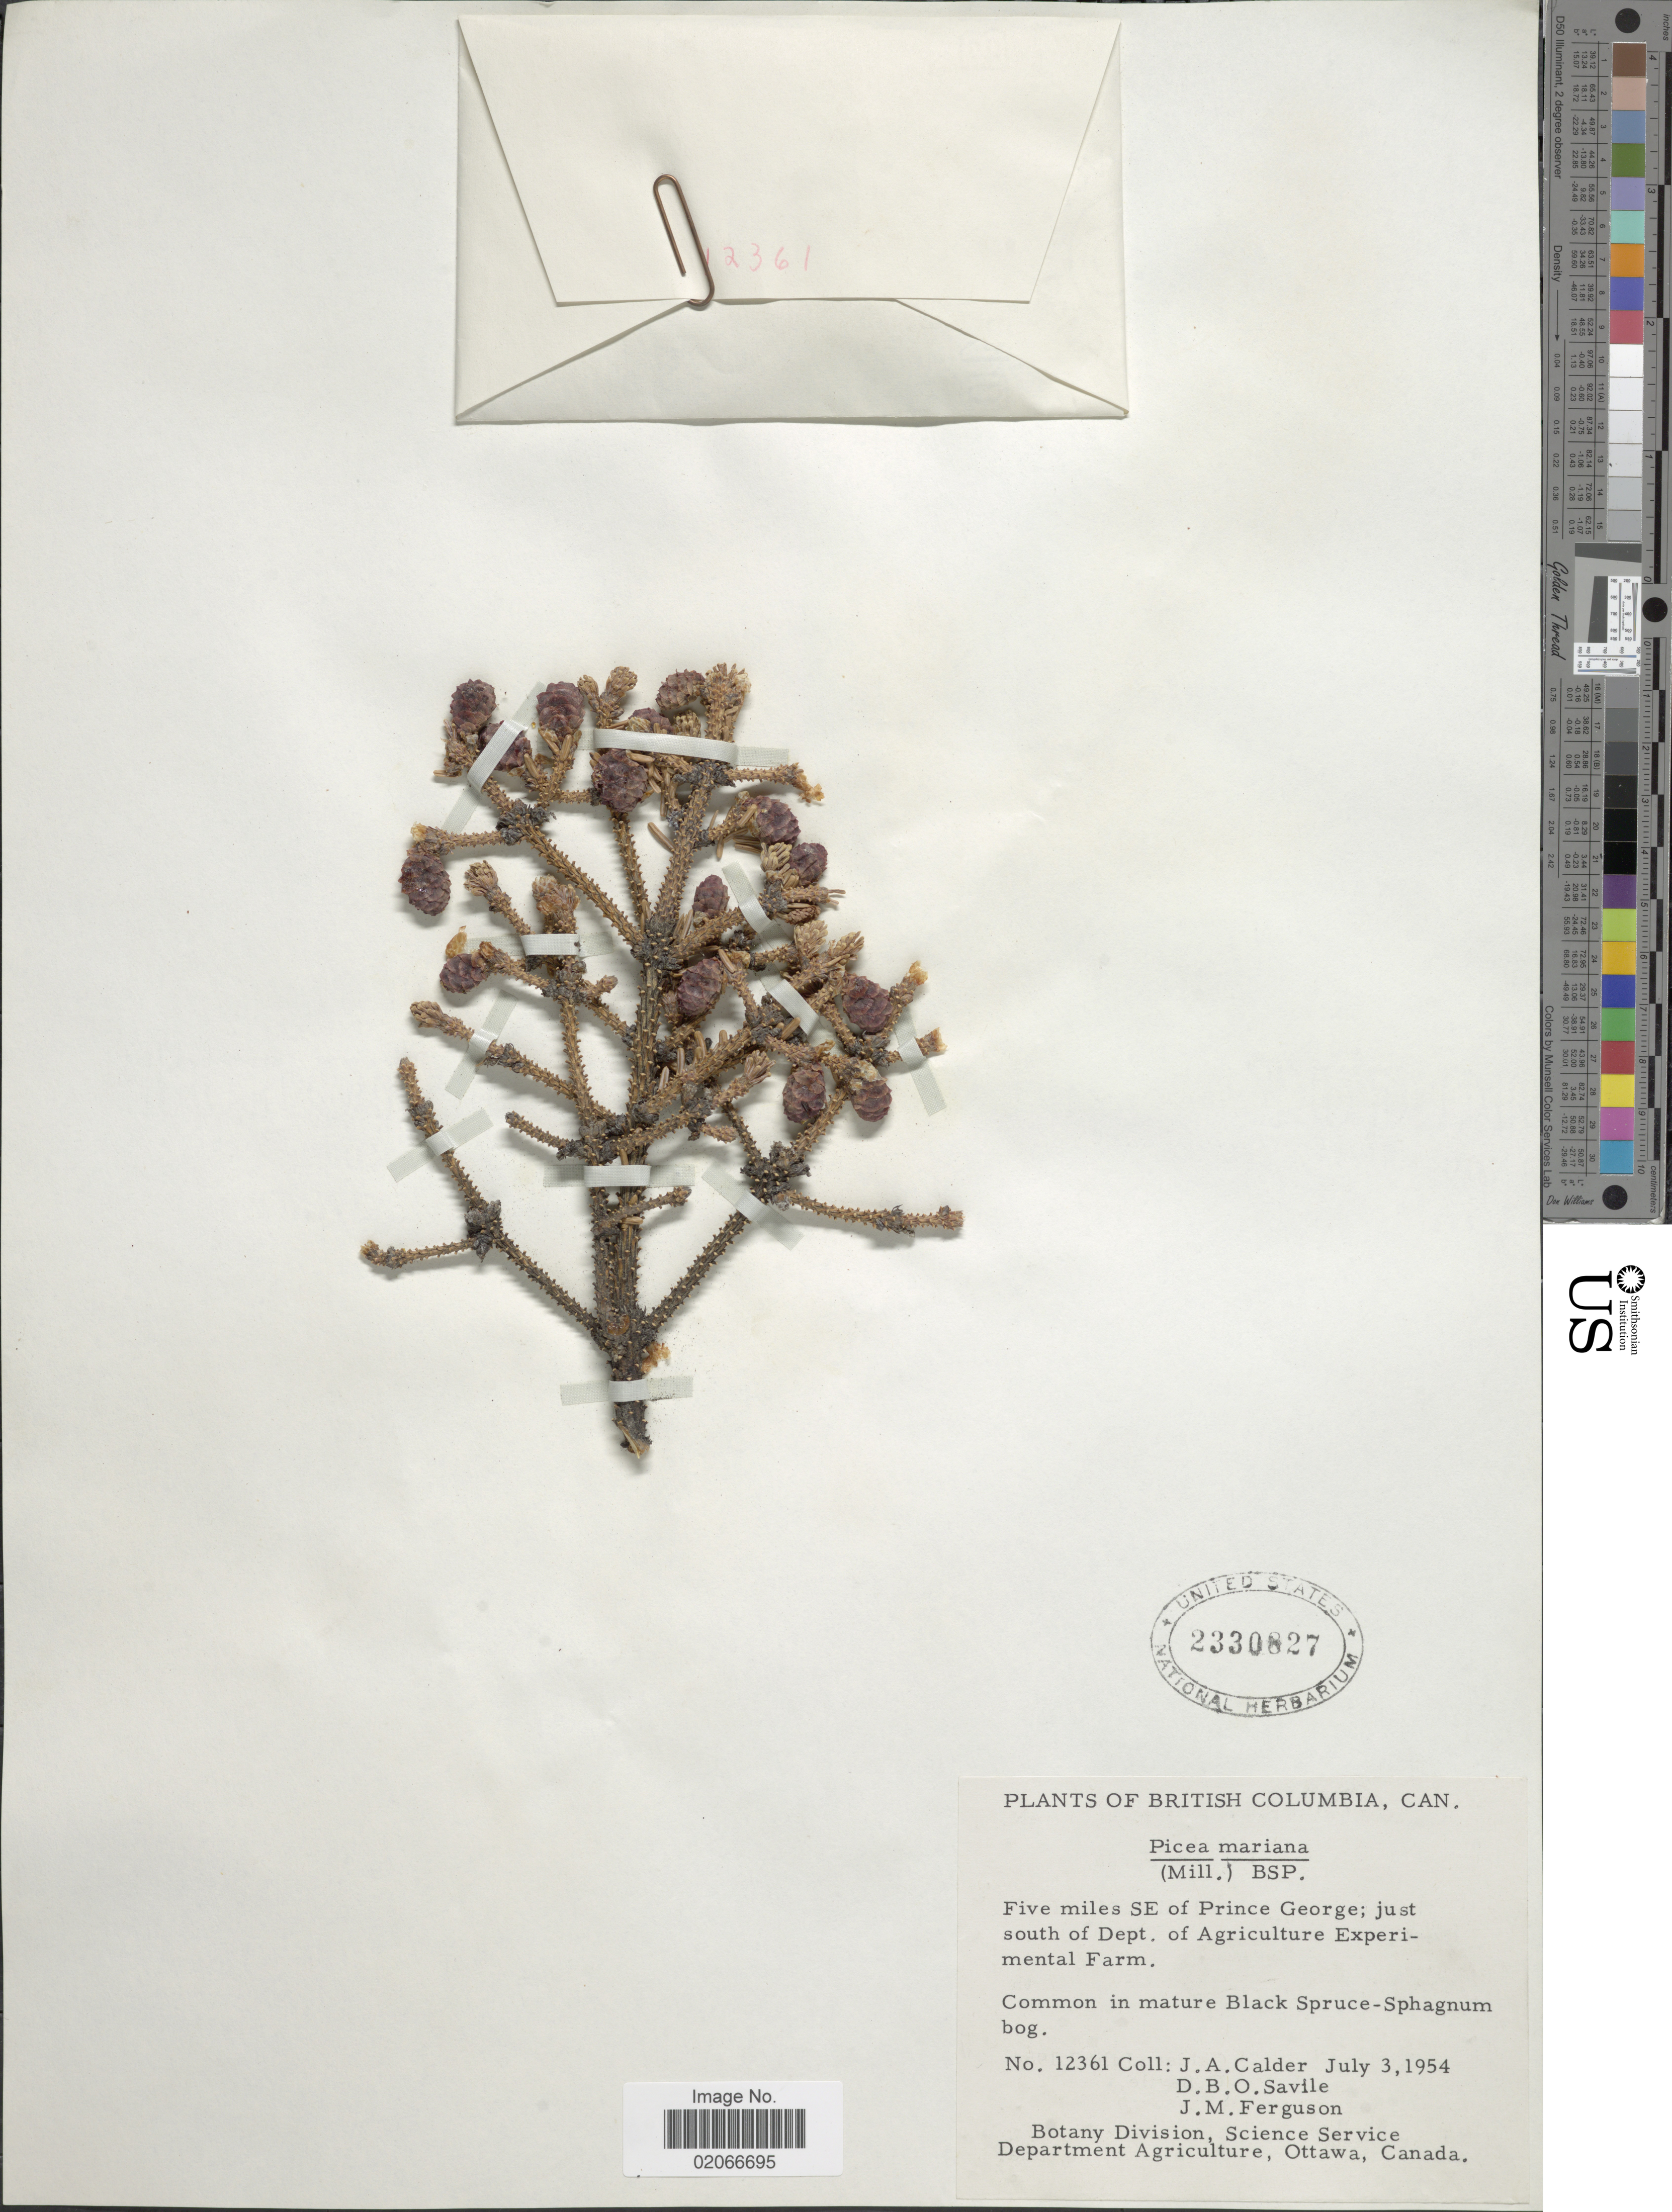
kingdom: Plantae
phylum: Tracheophyta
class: Pinopsida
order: Pinales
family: Pinaceae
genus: Picea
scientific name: Picea mariana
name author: (Mill.) Britton, Stearns & Poggenb.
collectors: J. A. Calder, D. Savile & J. M. Ferguson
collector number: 12361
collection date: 1954-07-03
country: Canada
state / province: British Columbia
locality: British Columbia, Can., five miles SE of Prince George, just south of Dept. Agriculture Experimental Farm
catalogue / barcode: US 2330827